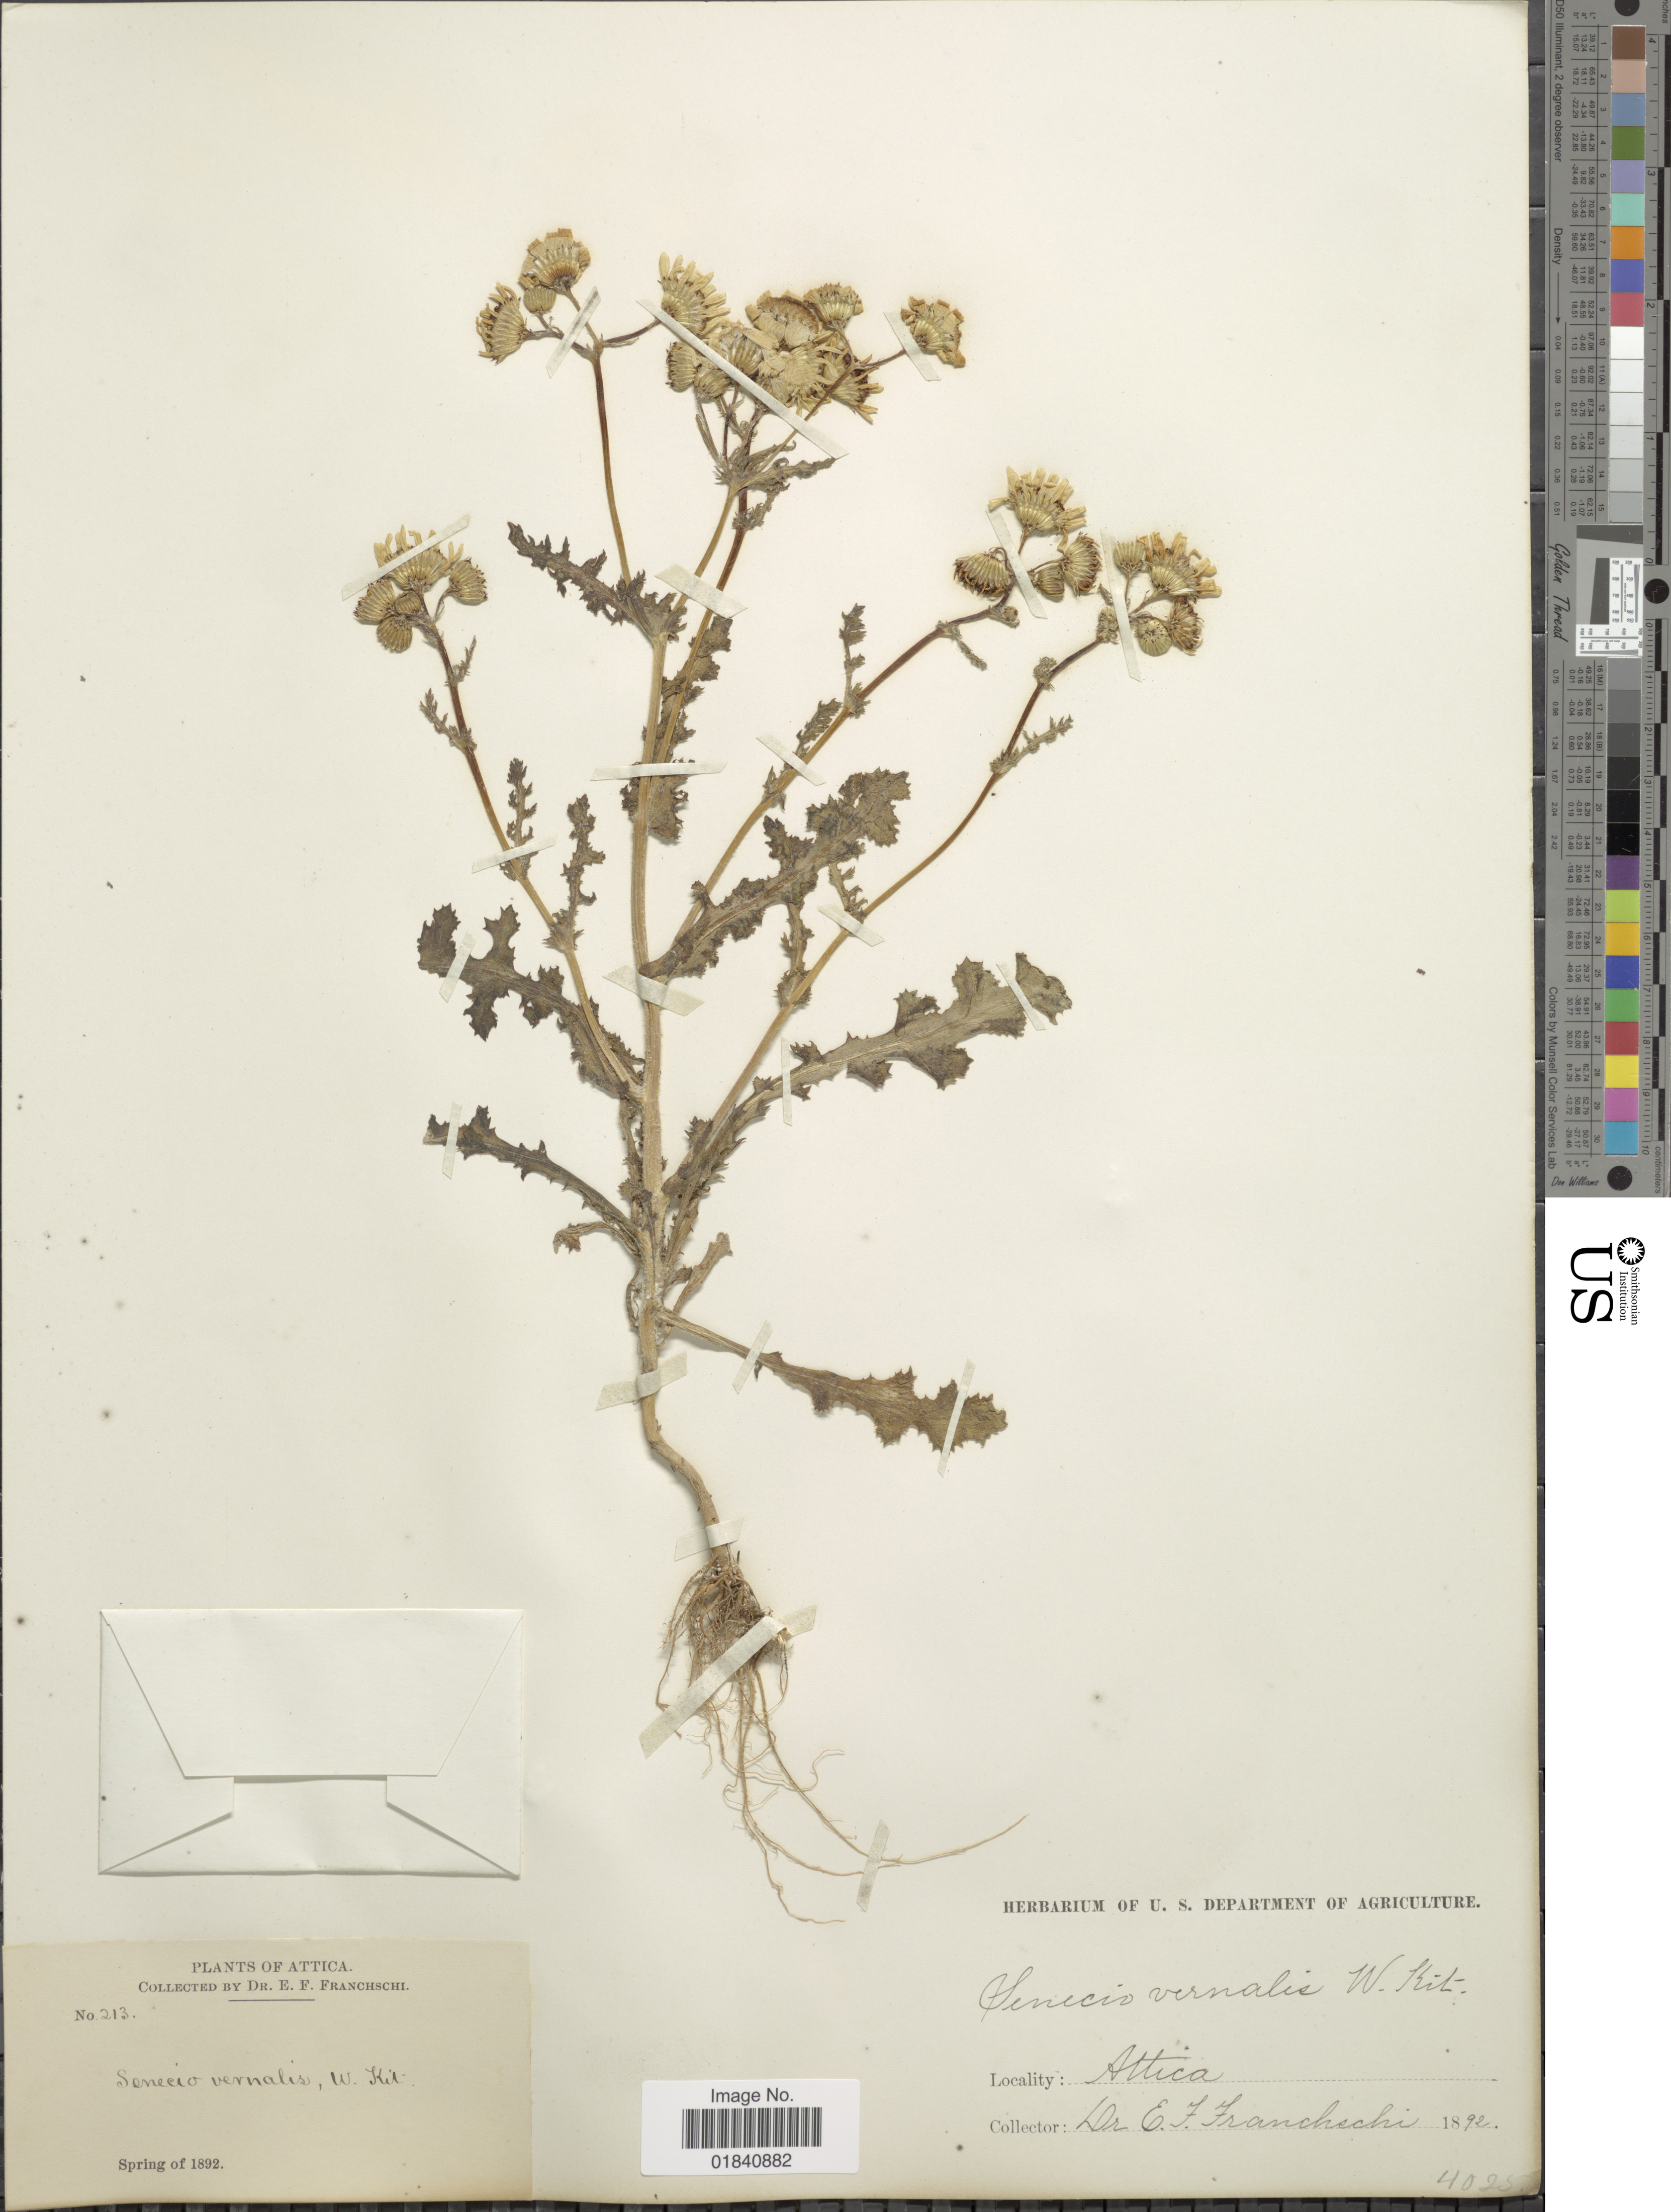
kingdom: Plantae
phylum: Tracheophyta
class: Magnoliopsida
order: Asterales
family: Asteraceae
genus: Senecio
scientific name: Senecio leucanthemifolius subsp. vernalis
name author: (Waldst. & Kit.) Greuter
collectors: E. Franchschi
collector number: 213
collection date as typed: Spring of 1892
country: Greece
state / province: Attica